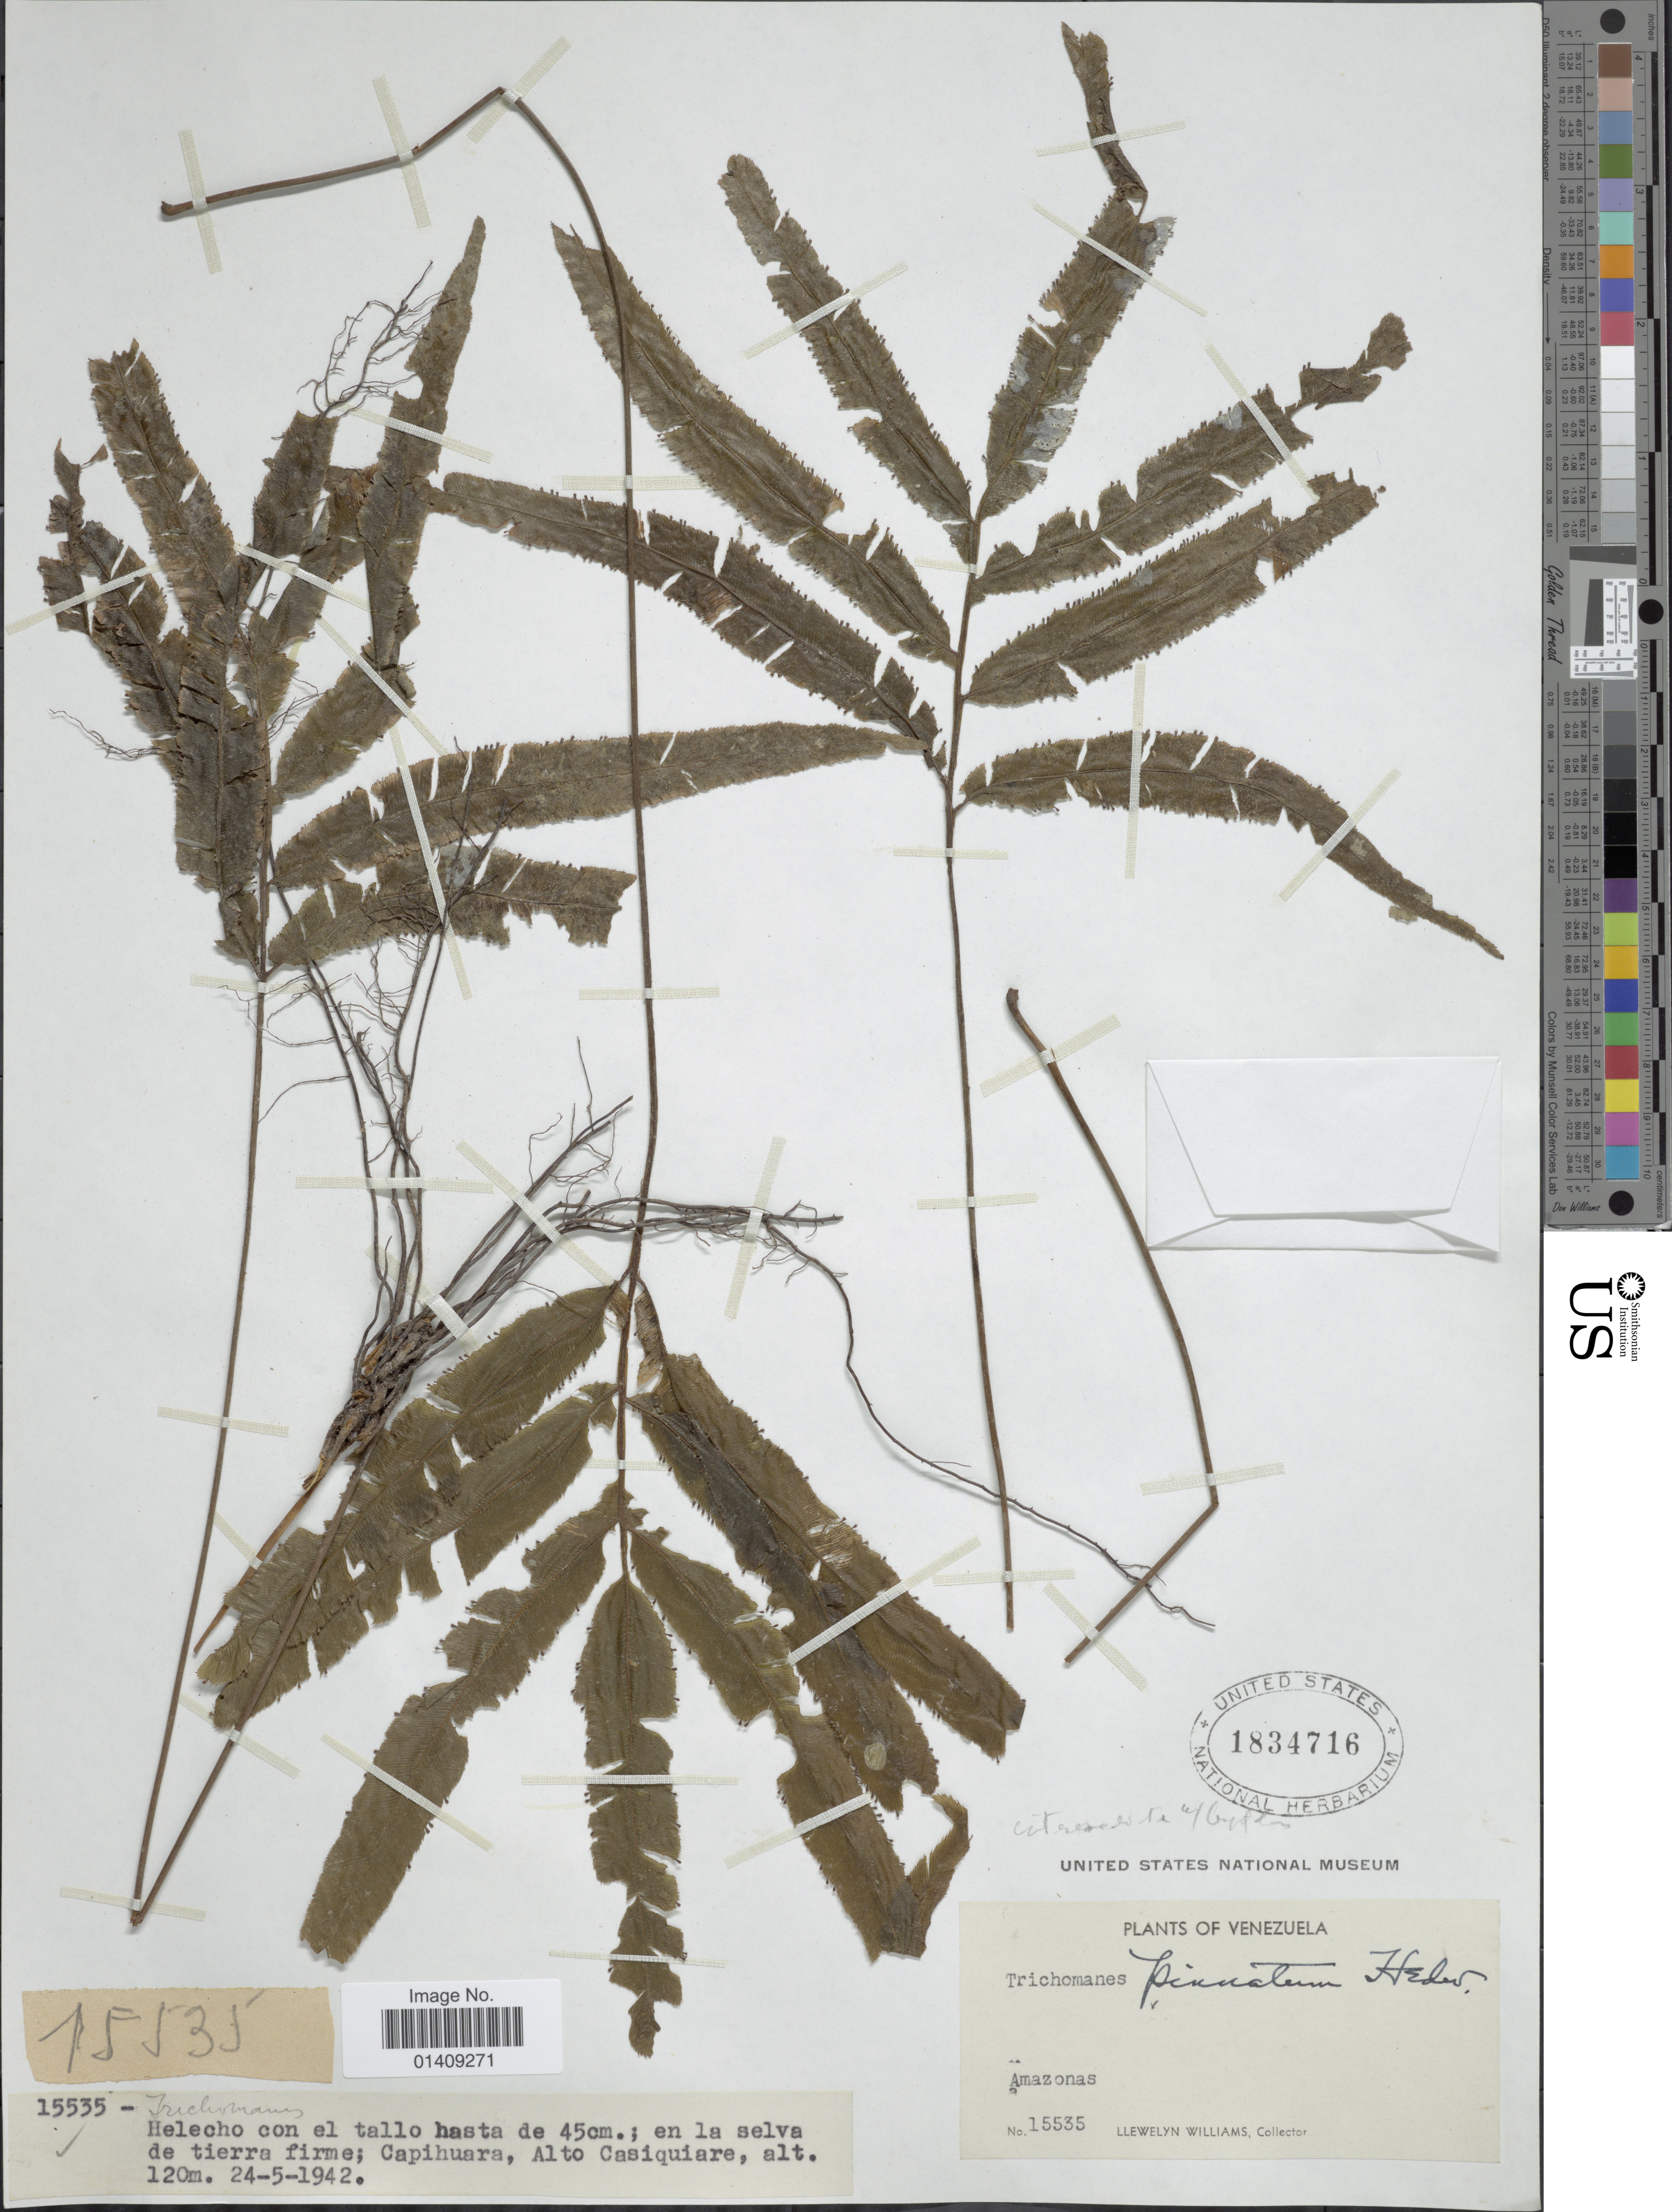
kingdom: Plantae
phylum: Tracheophyta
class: Polypodiopsida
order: Hymenophyllales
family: Hymenophyllaceae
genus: Trichomanes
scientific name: Trichomanes pinnatum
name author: Hedw.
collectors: Ll. Williams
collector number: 15535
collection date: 1942-05-24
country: Venezuela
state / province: Amazonas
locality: Amazonas, Capihuara Alto Casiquiare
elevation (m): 120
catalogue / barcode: US 1834716